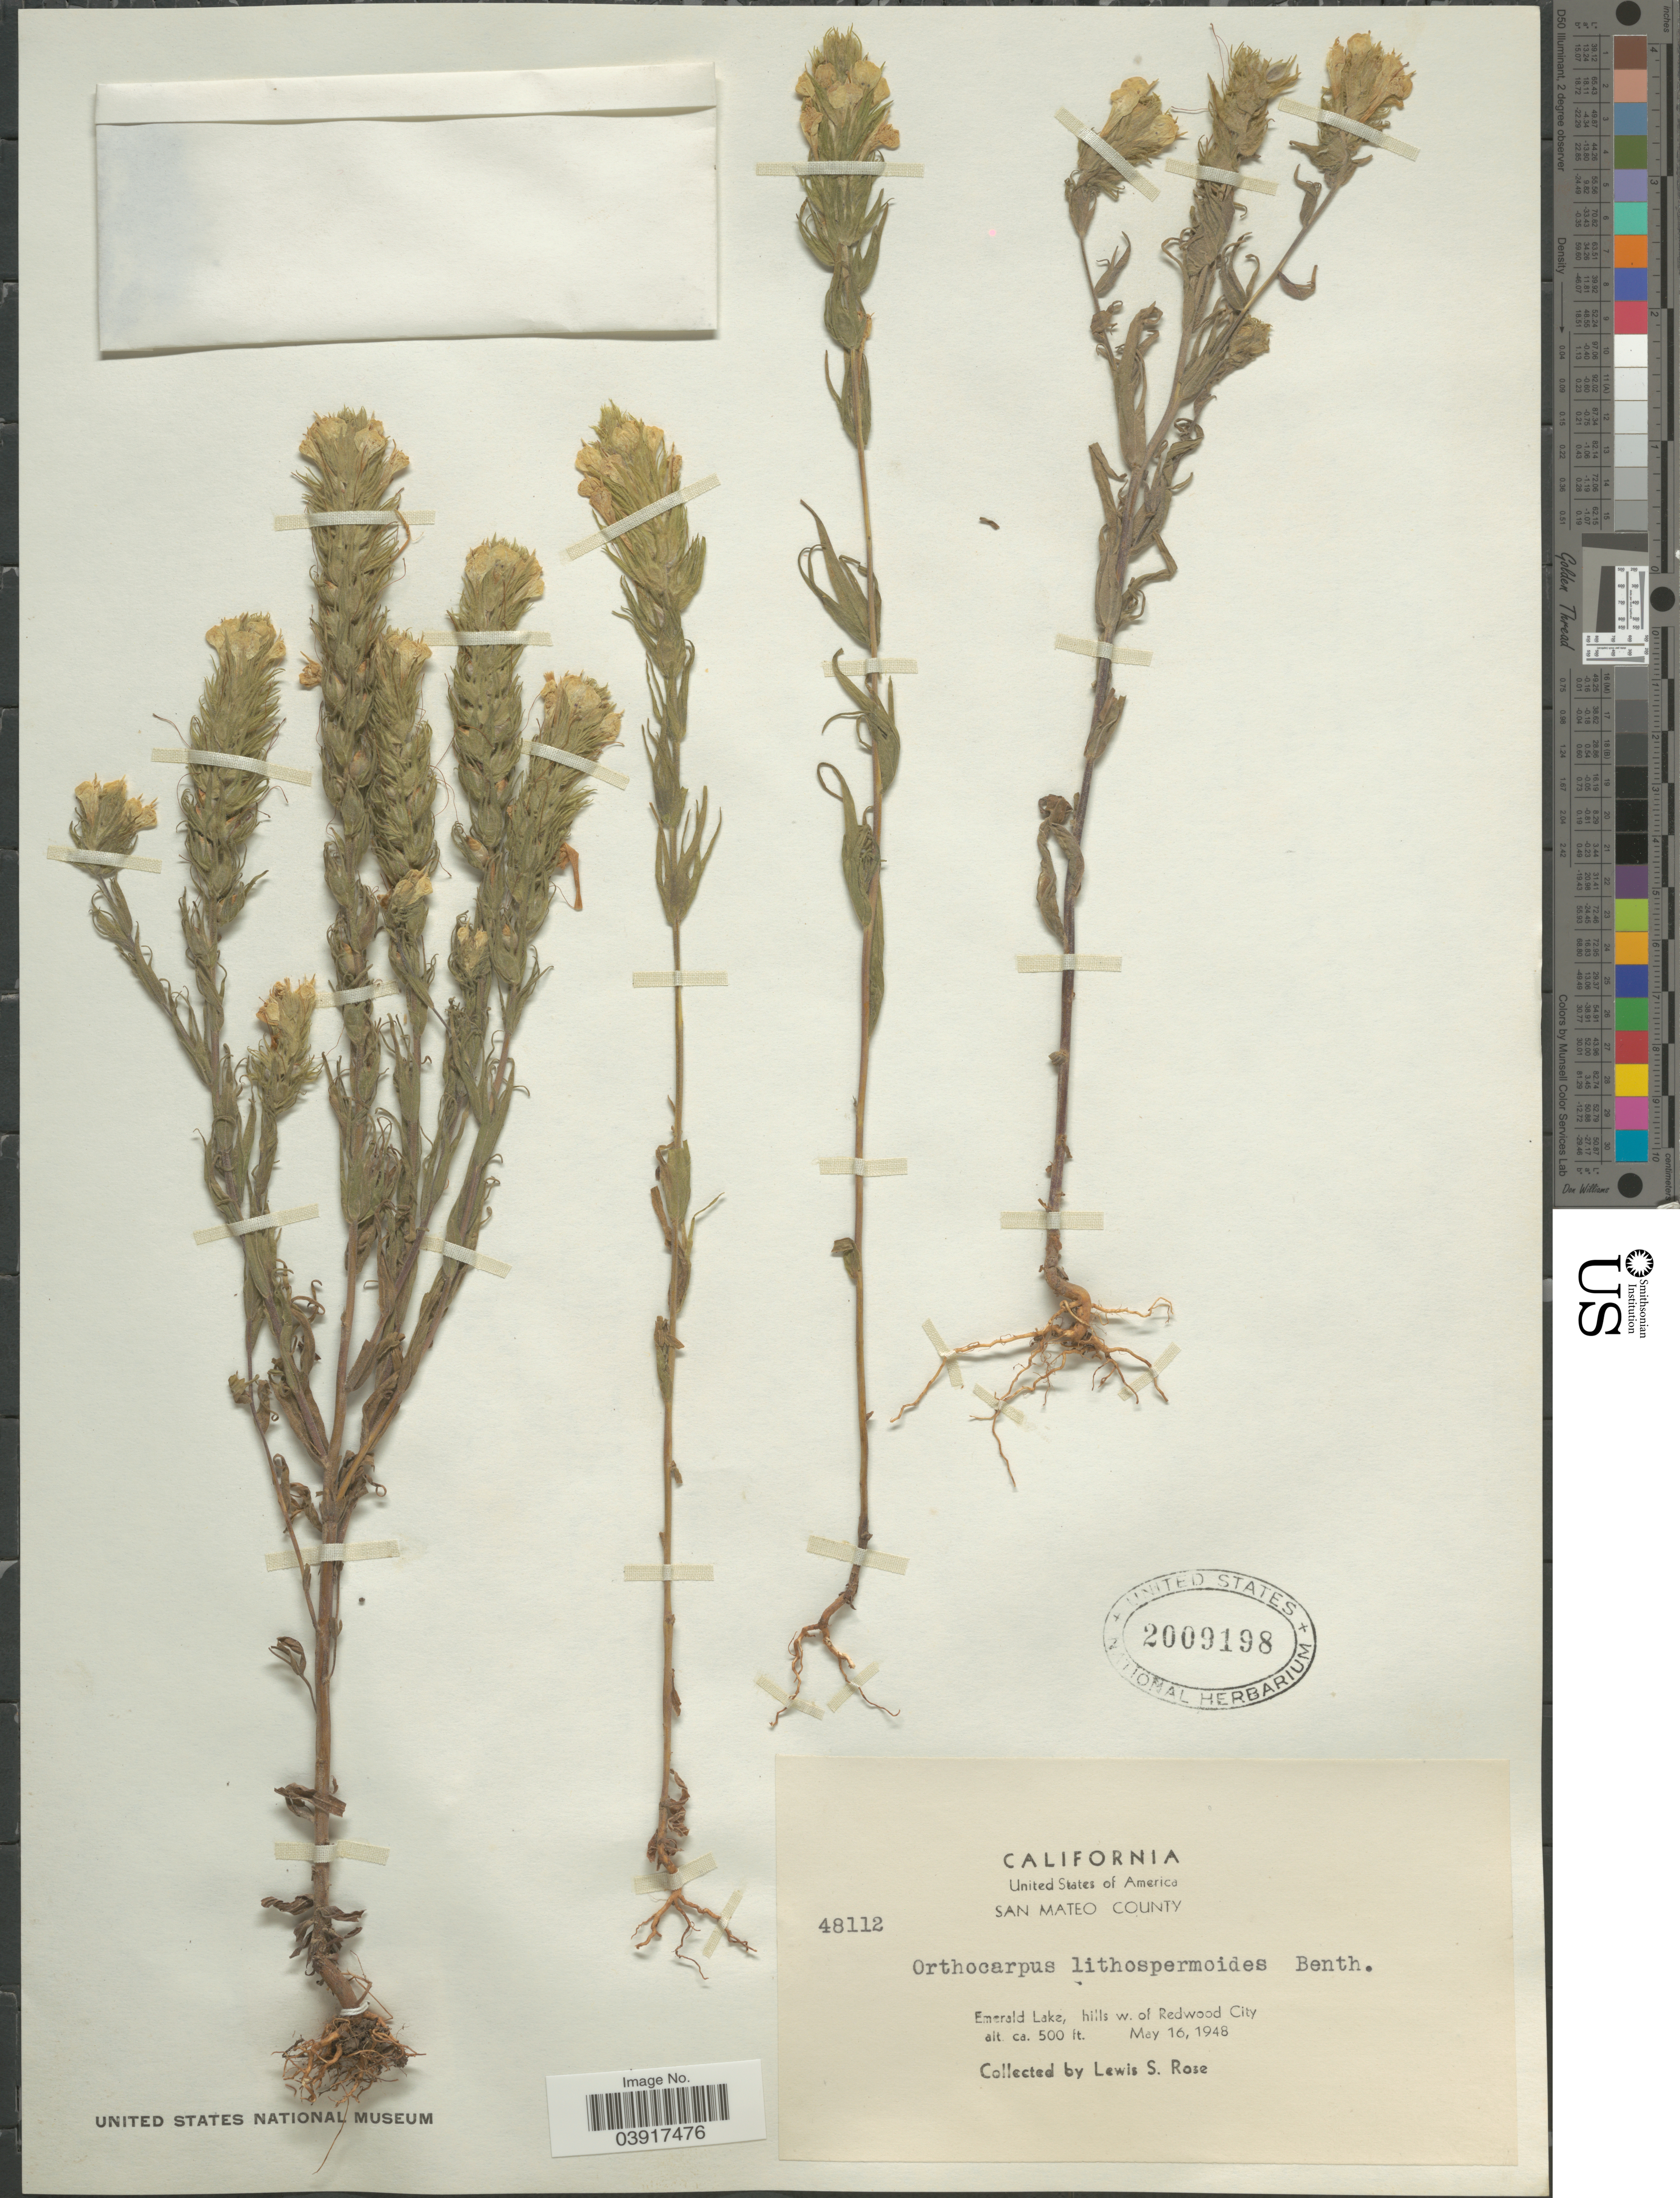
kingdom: Plantae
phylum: Tracheophyta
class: Magnoliopsida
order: Lamiales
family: Orobanchaceae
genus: Orthocarpus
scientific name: Orthocarpus lithospermoides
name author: Benth.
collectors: L. S. Rose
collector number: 48112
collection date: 1948-05-16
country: United States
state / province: California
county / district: San Mateo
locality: San Mateo County. Emerald Lake, hills w. of Redwood City.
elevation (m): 152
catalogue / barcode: US 2009198